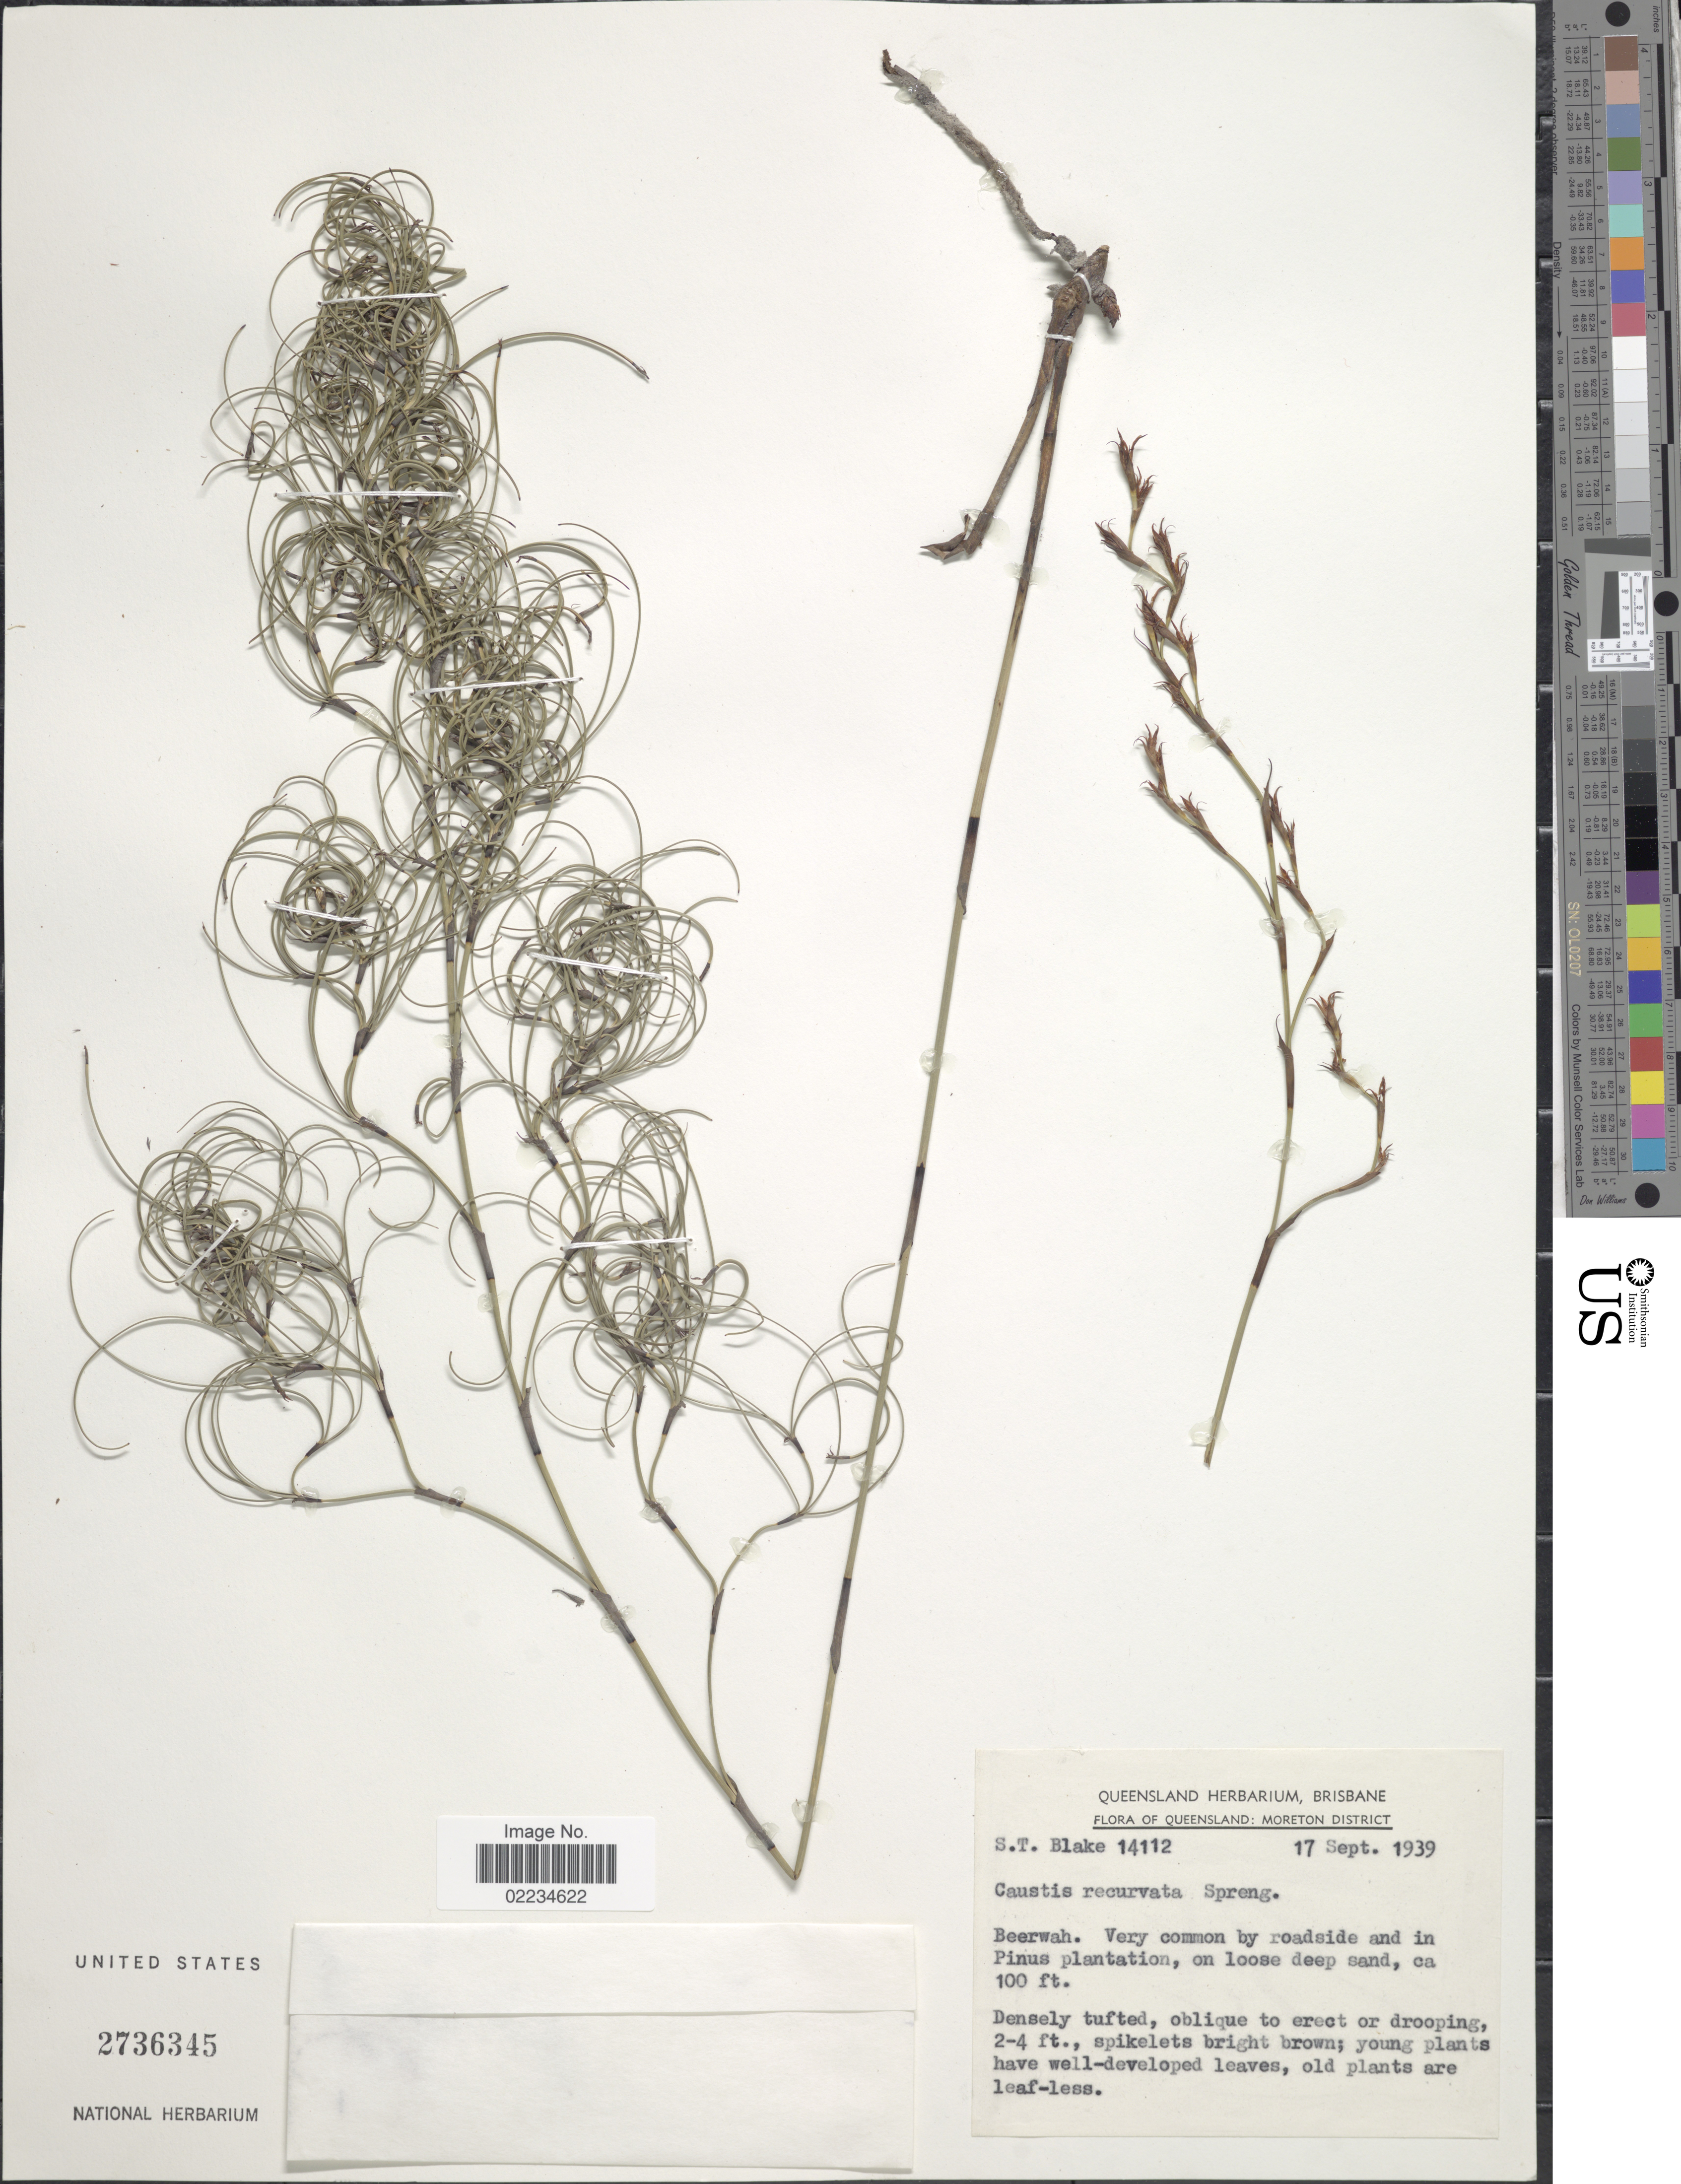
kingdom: Plantae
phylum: Tracheophyta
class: Liliopsida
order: Poales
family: Cyperaceae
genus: Caustis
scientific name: Caustis recurvata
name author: Spreng.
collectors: S. T. Blake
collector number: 14112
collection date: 1939-09-17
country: Australia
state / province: Queensland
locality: Moreton District, Beerwah. Very common by roadside and in Pinus plantation, on loose sand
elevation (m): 30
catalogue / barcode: US 2736345